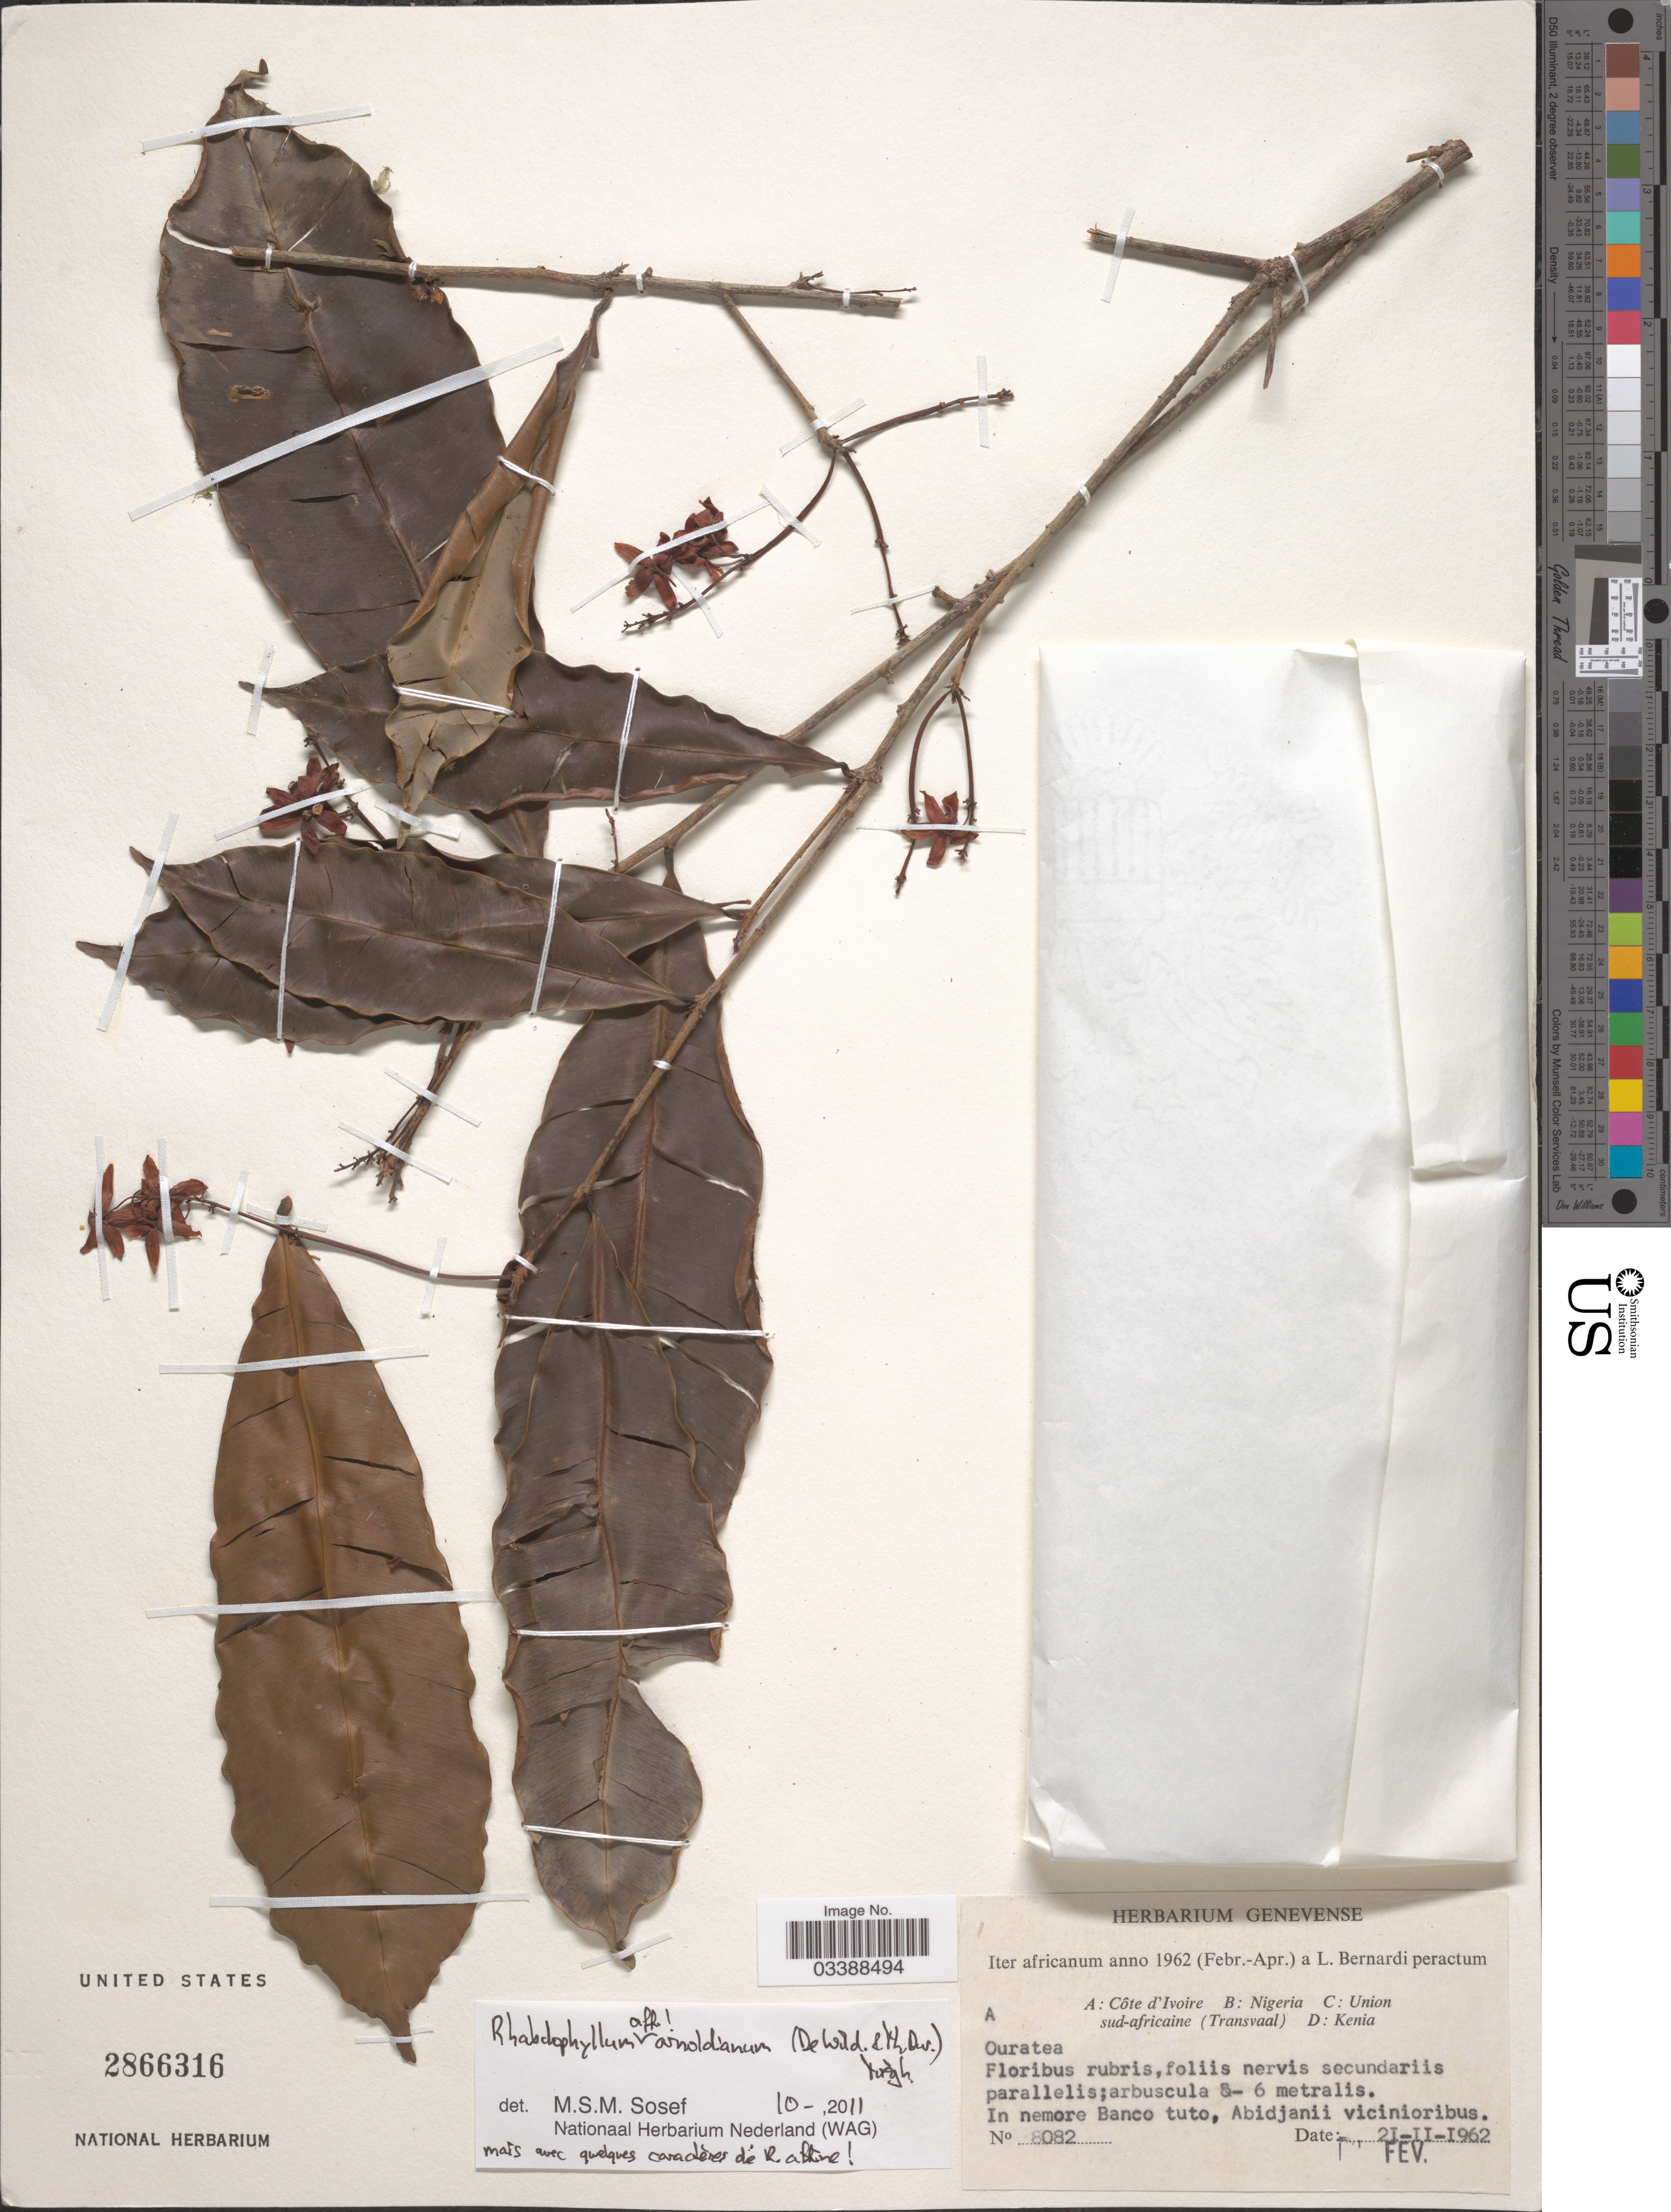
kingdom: Plantae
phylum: Tracheophyta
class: Magnoliopsida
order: Malpighiales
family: Ochnaceae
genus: Rhabdophyllum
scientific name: Rhabdophyllum arnoldianum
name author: (De Wild. & T. Durand) Tiegh.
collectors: L. Bernardi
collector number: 8082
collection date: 1962-02-21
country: Ivory Coast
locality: Côte d'Ivoire. In nemore Banco tuto, Abidjanii vicinioribus.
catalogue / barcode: US 2866316